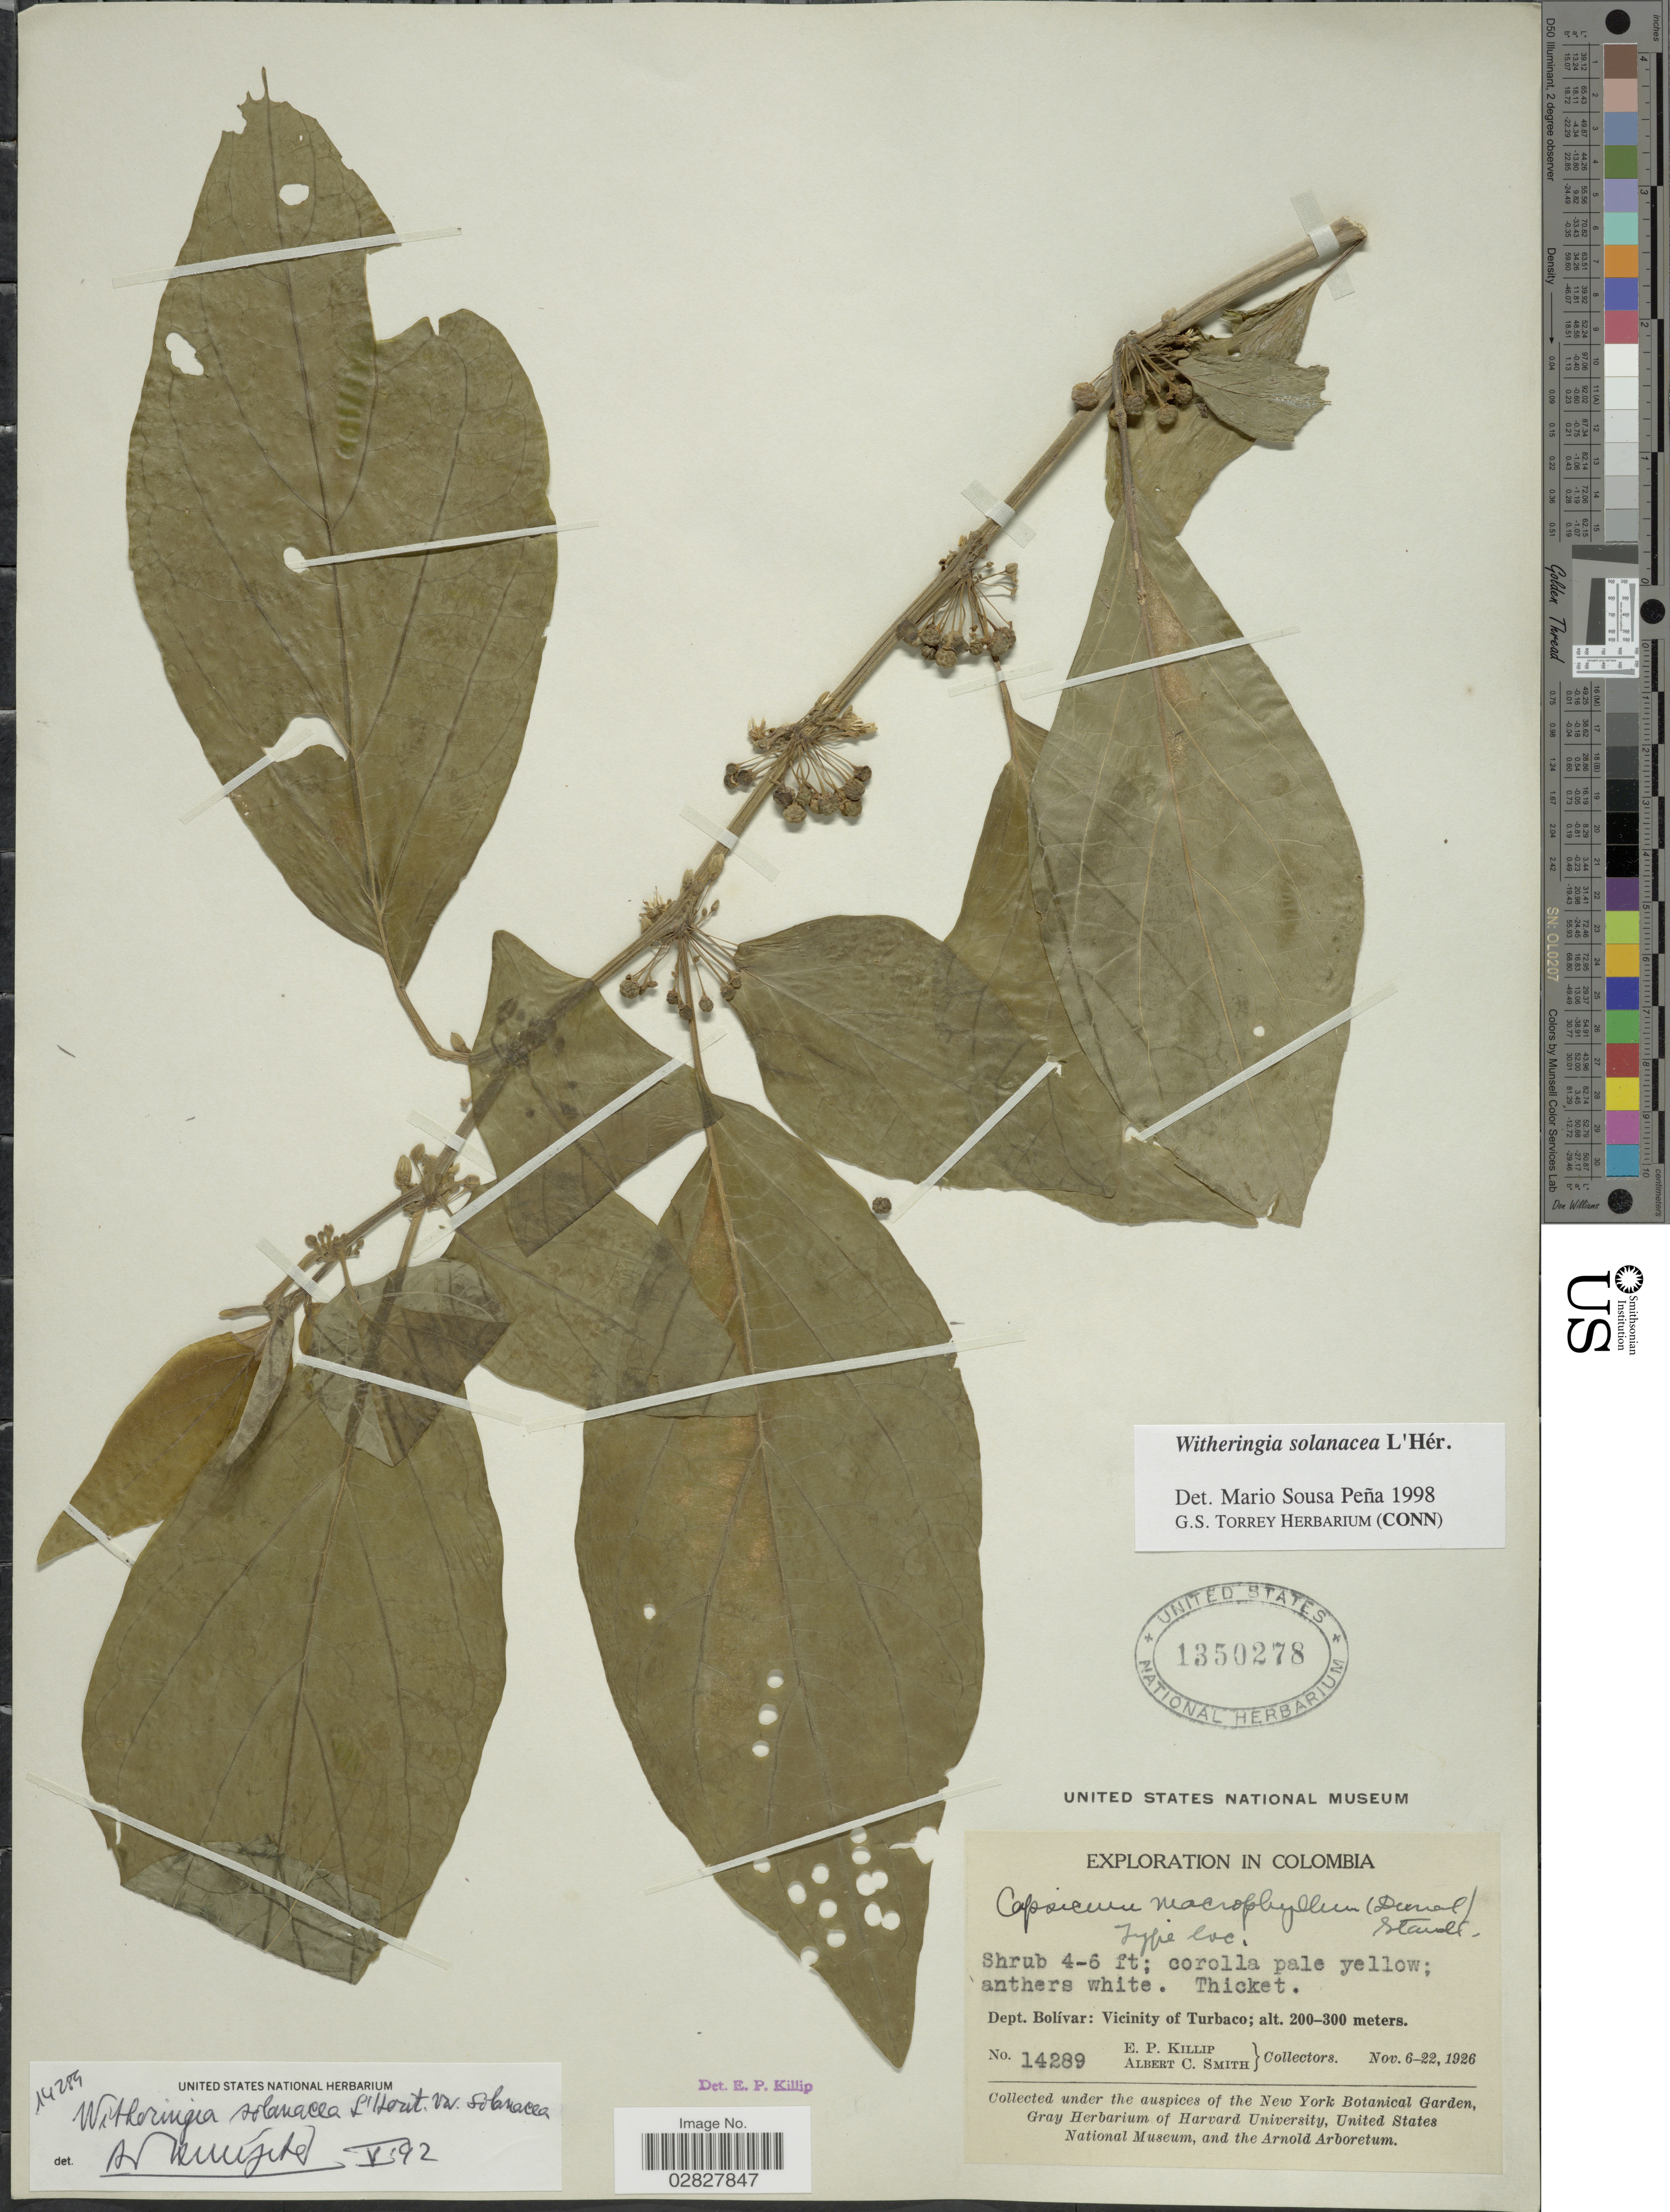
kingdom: Plantae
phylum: Tracheophyta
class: Magnoliopsida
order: Solanales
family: Solanaceae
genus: Witheringia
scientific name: Witheringia solanacea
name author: L'Hér.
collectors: E. P. Killip & A. C. Smith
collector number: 14289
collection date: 1926-11-06/1926-11-22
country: Colombia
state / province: Bolívar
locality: Dept. Bolívar: Vicinity of Turbaco.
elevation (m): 200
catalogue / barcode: US 1350278